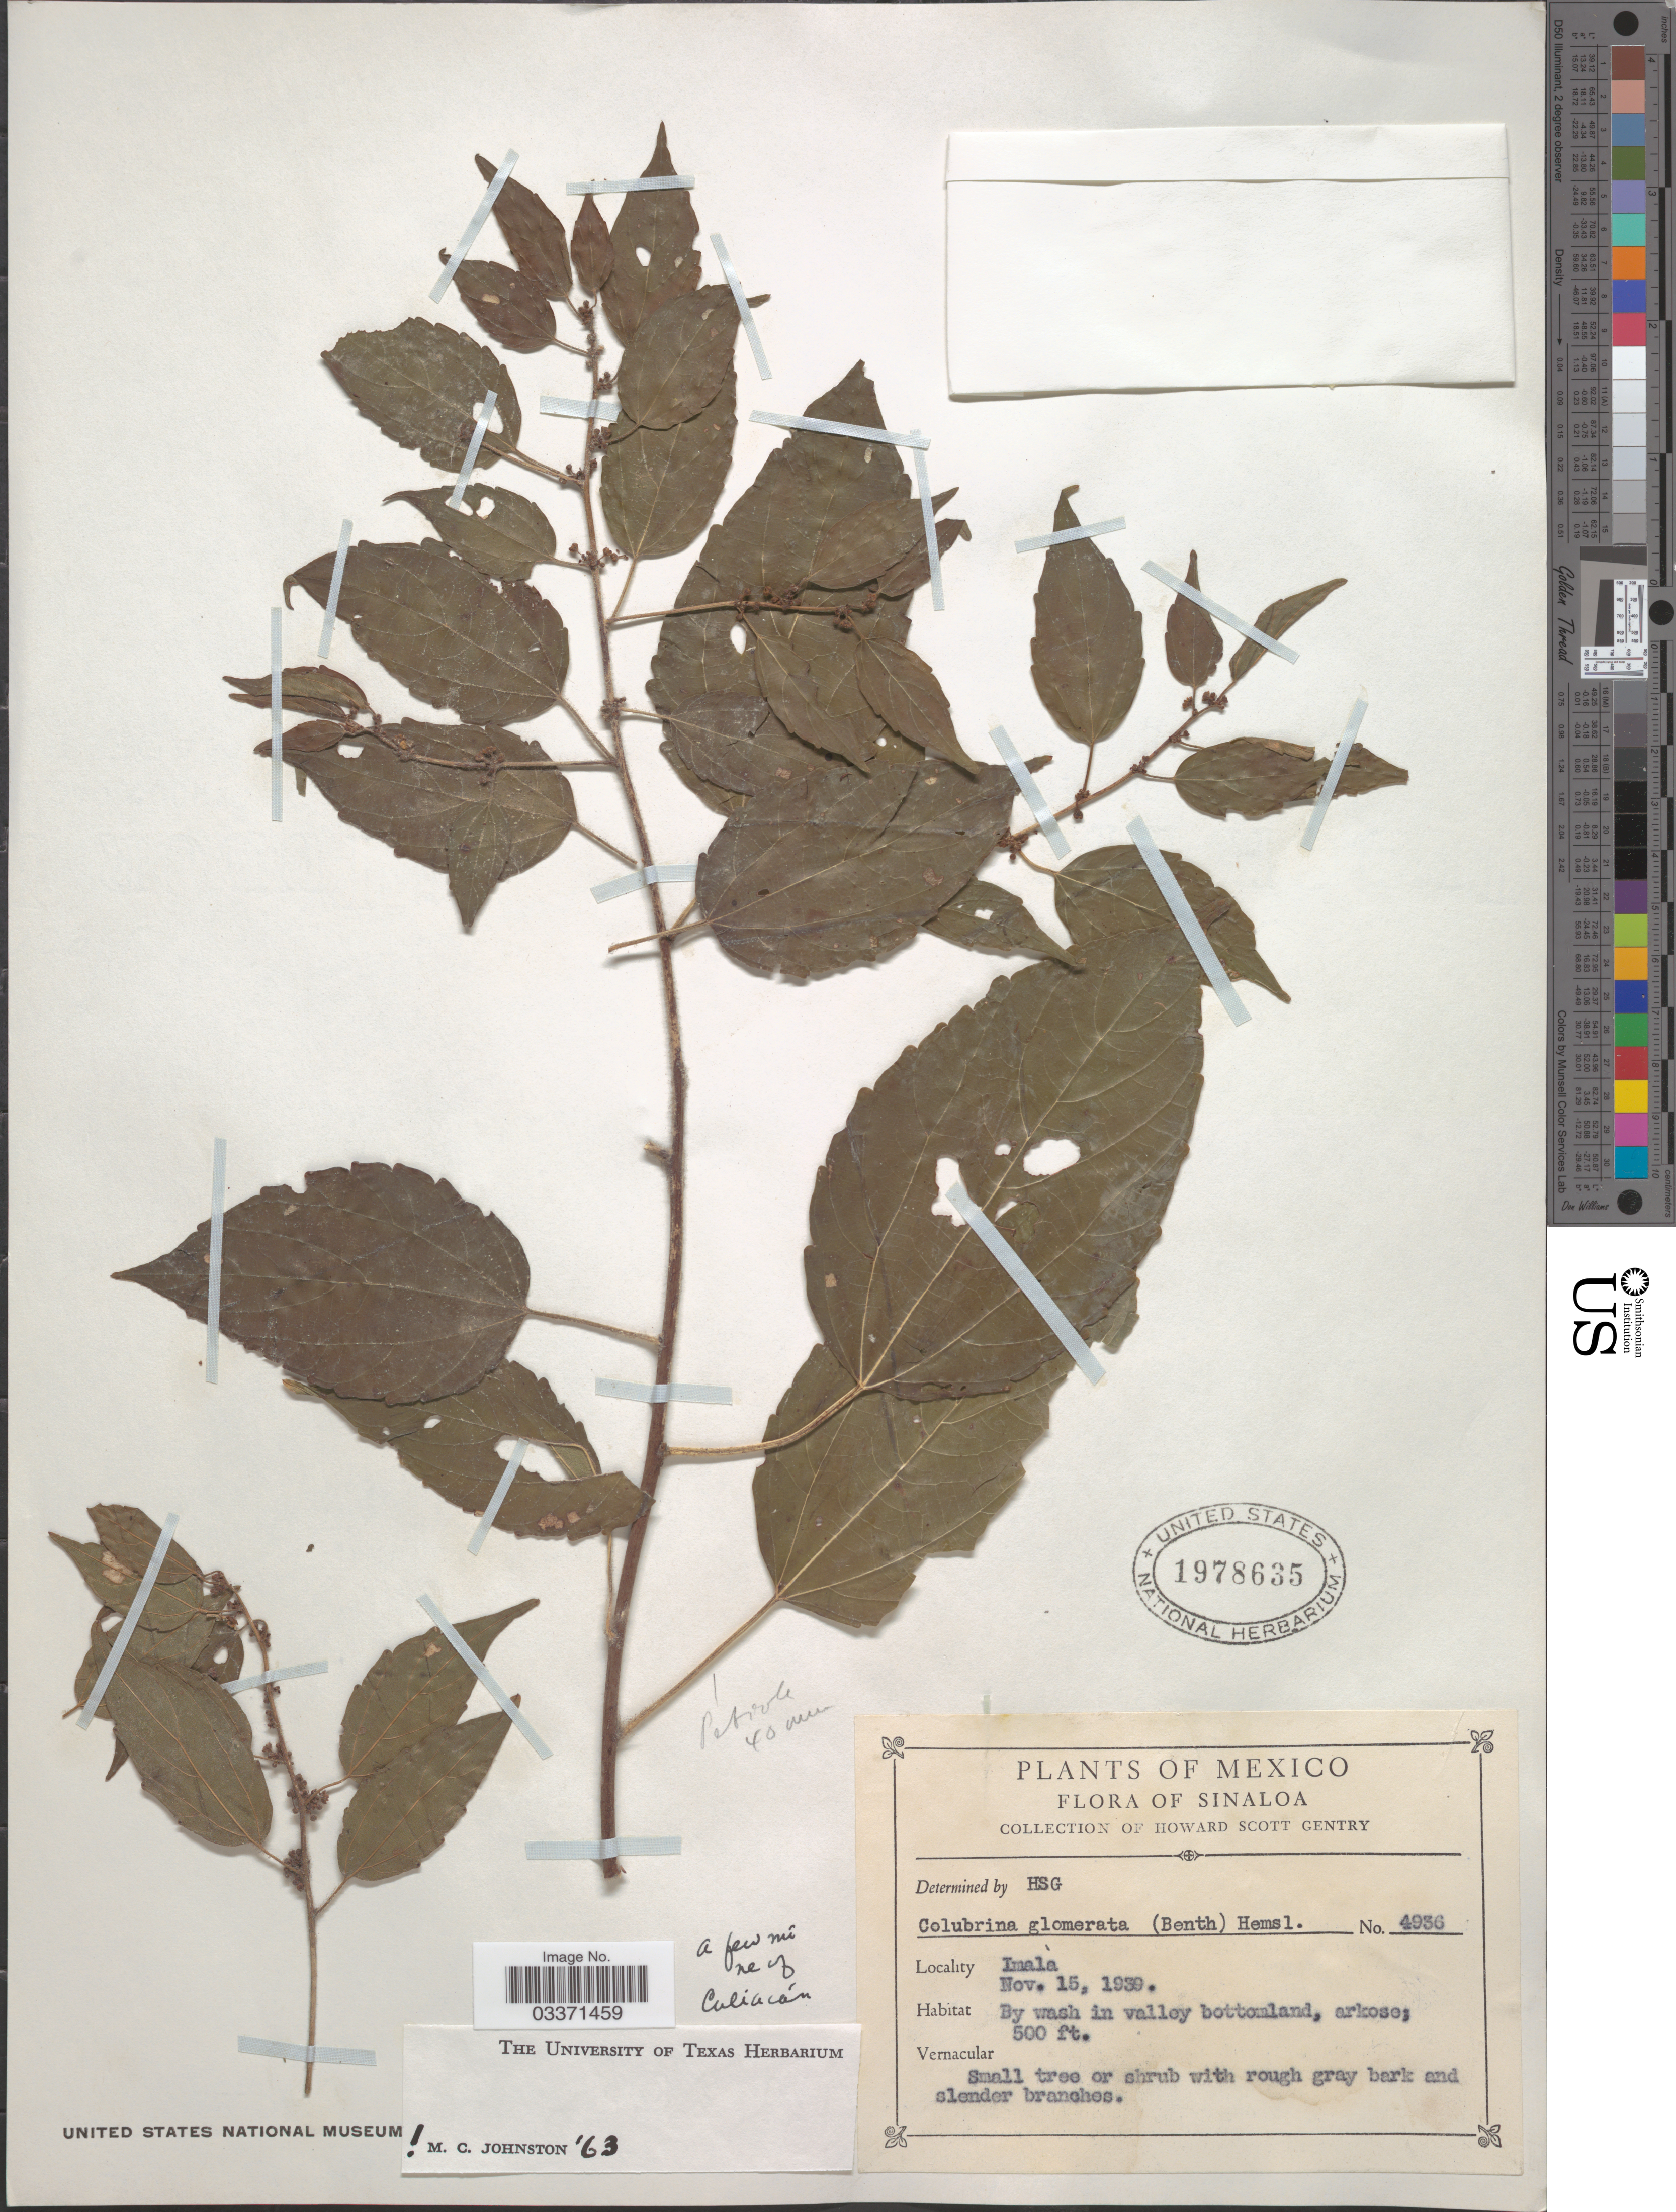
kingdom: Plantae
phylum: Tracheophyta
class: Magnoliopsida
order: Rosales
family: Rhamnaceae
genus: Colubrina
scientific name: Colubrina glabra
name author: S. Watson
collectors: H. S. Gentry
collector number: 4936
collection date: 1939-11-15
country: Mexico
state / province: Sinaloa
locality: Imala. By wash in valley bottomland, arkose [unsure placement].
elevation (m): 152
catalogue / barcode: US 1978635